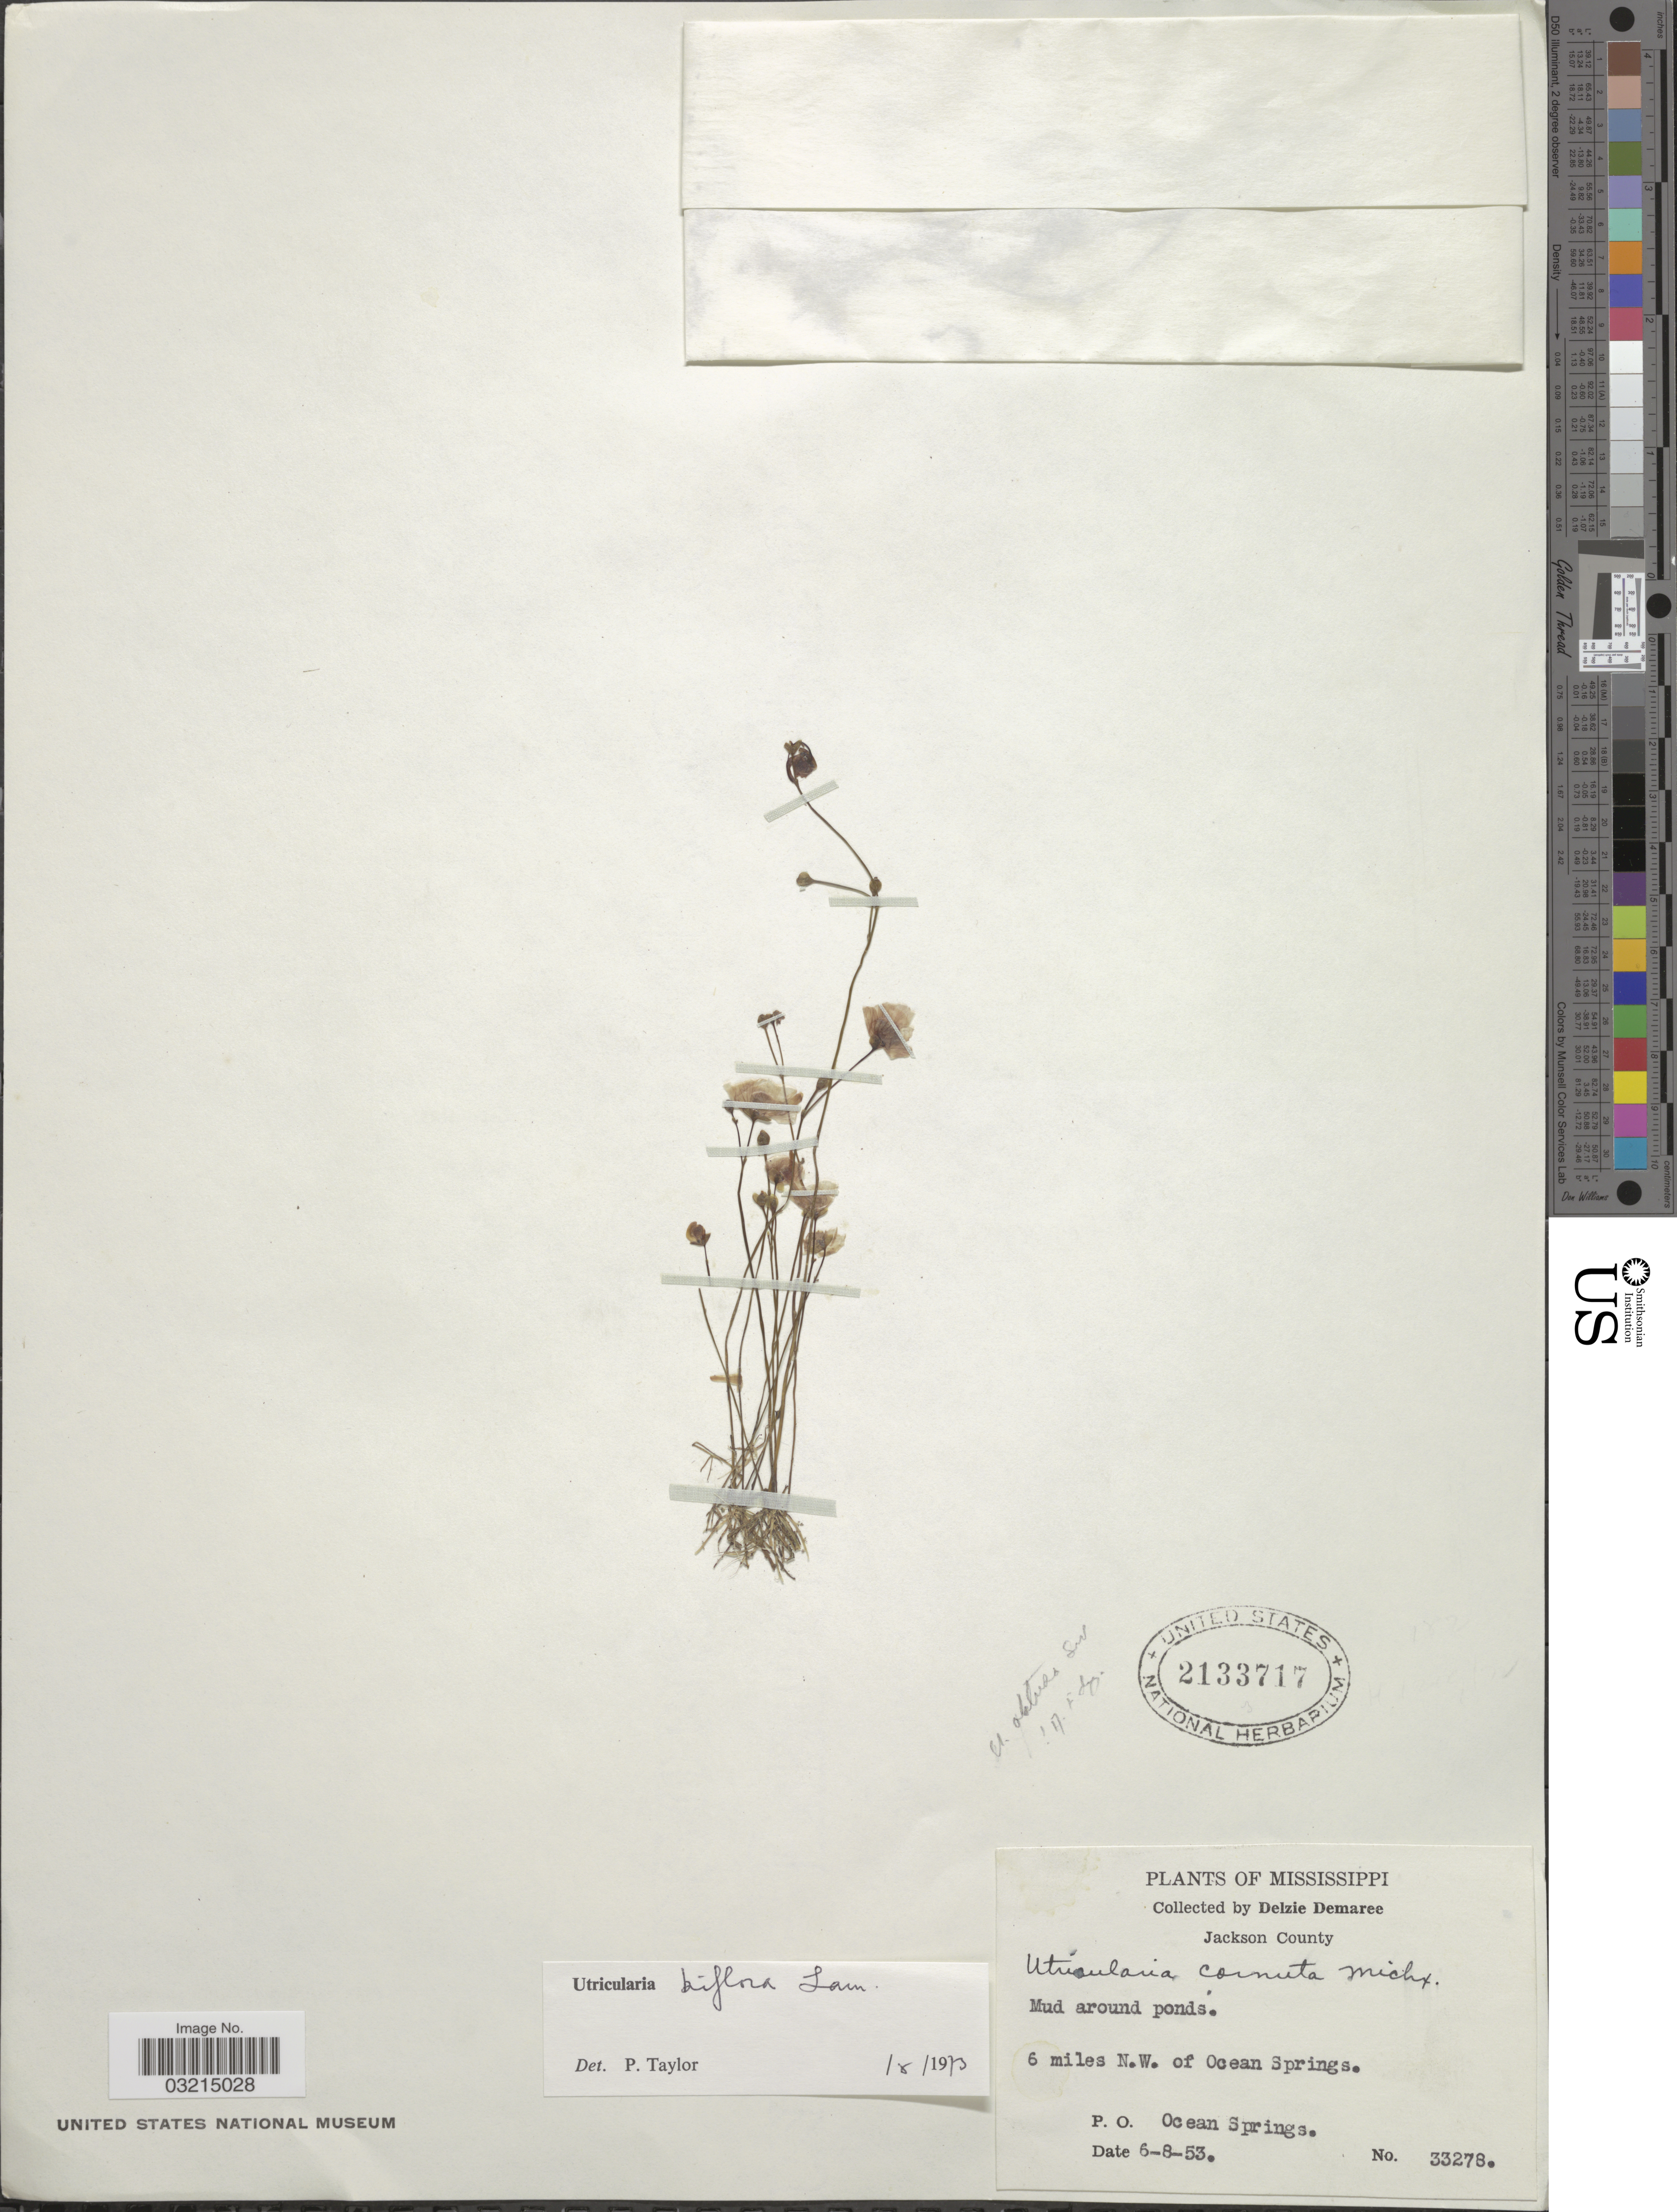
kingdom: Plantae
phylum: Tracheophyta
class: Magnoliopsida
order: Lamiales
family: Lentibulariaceae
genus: Utricularia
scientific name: Utricularia biflora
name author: Lam.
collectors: D. Demaree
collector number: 33278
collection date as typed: Transcribed d/m/y: 8/6/53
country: United States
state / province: Mississippi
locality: Jackson County. 6 miles N.W. of Ocean Springs. P. O. Ocean Springs.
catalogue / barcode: US 2133717